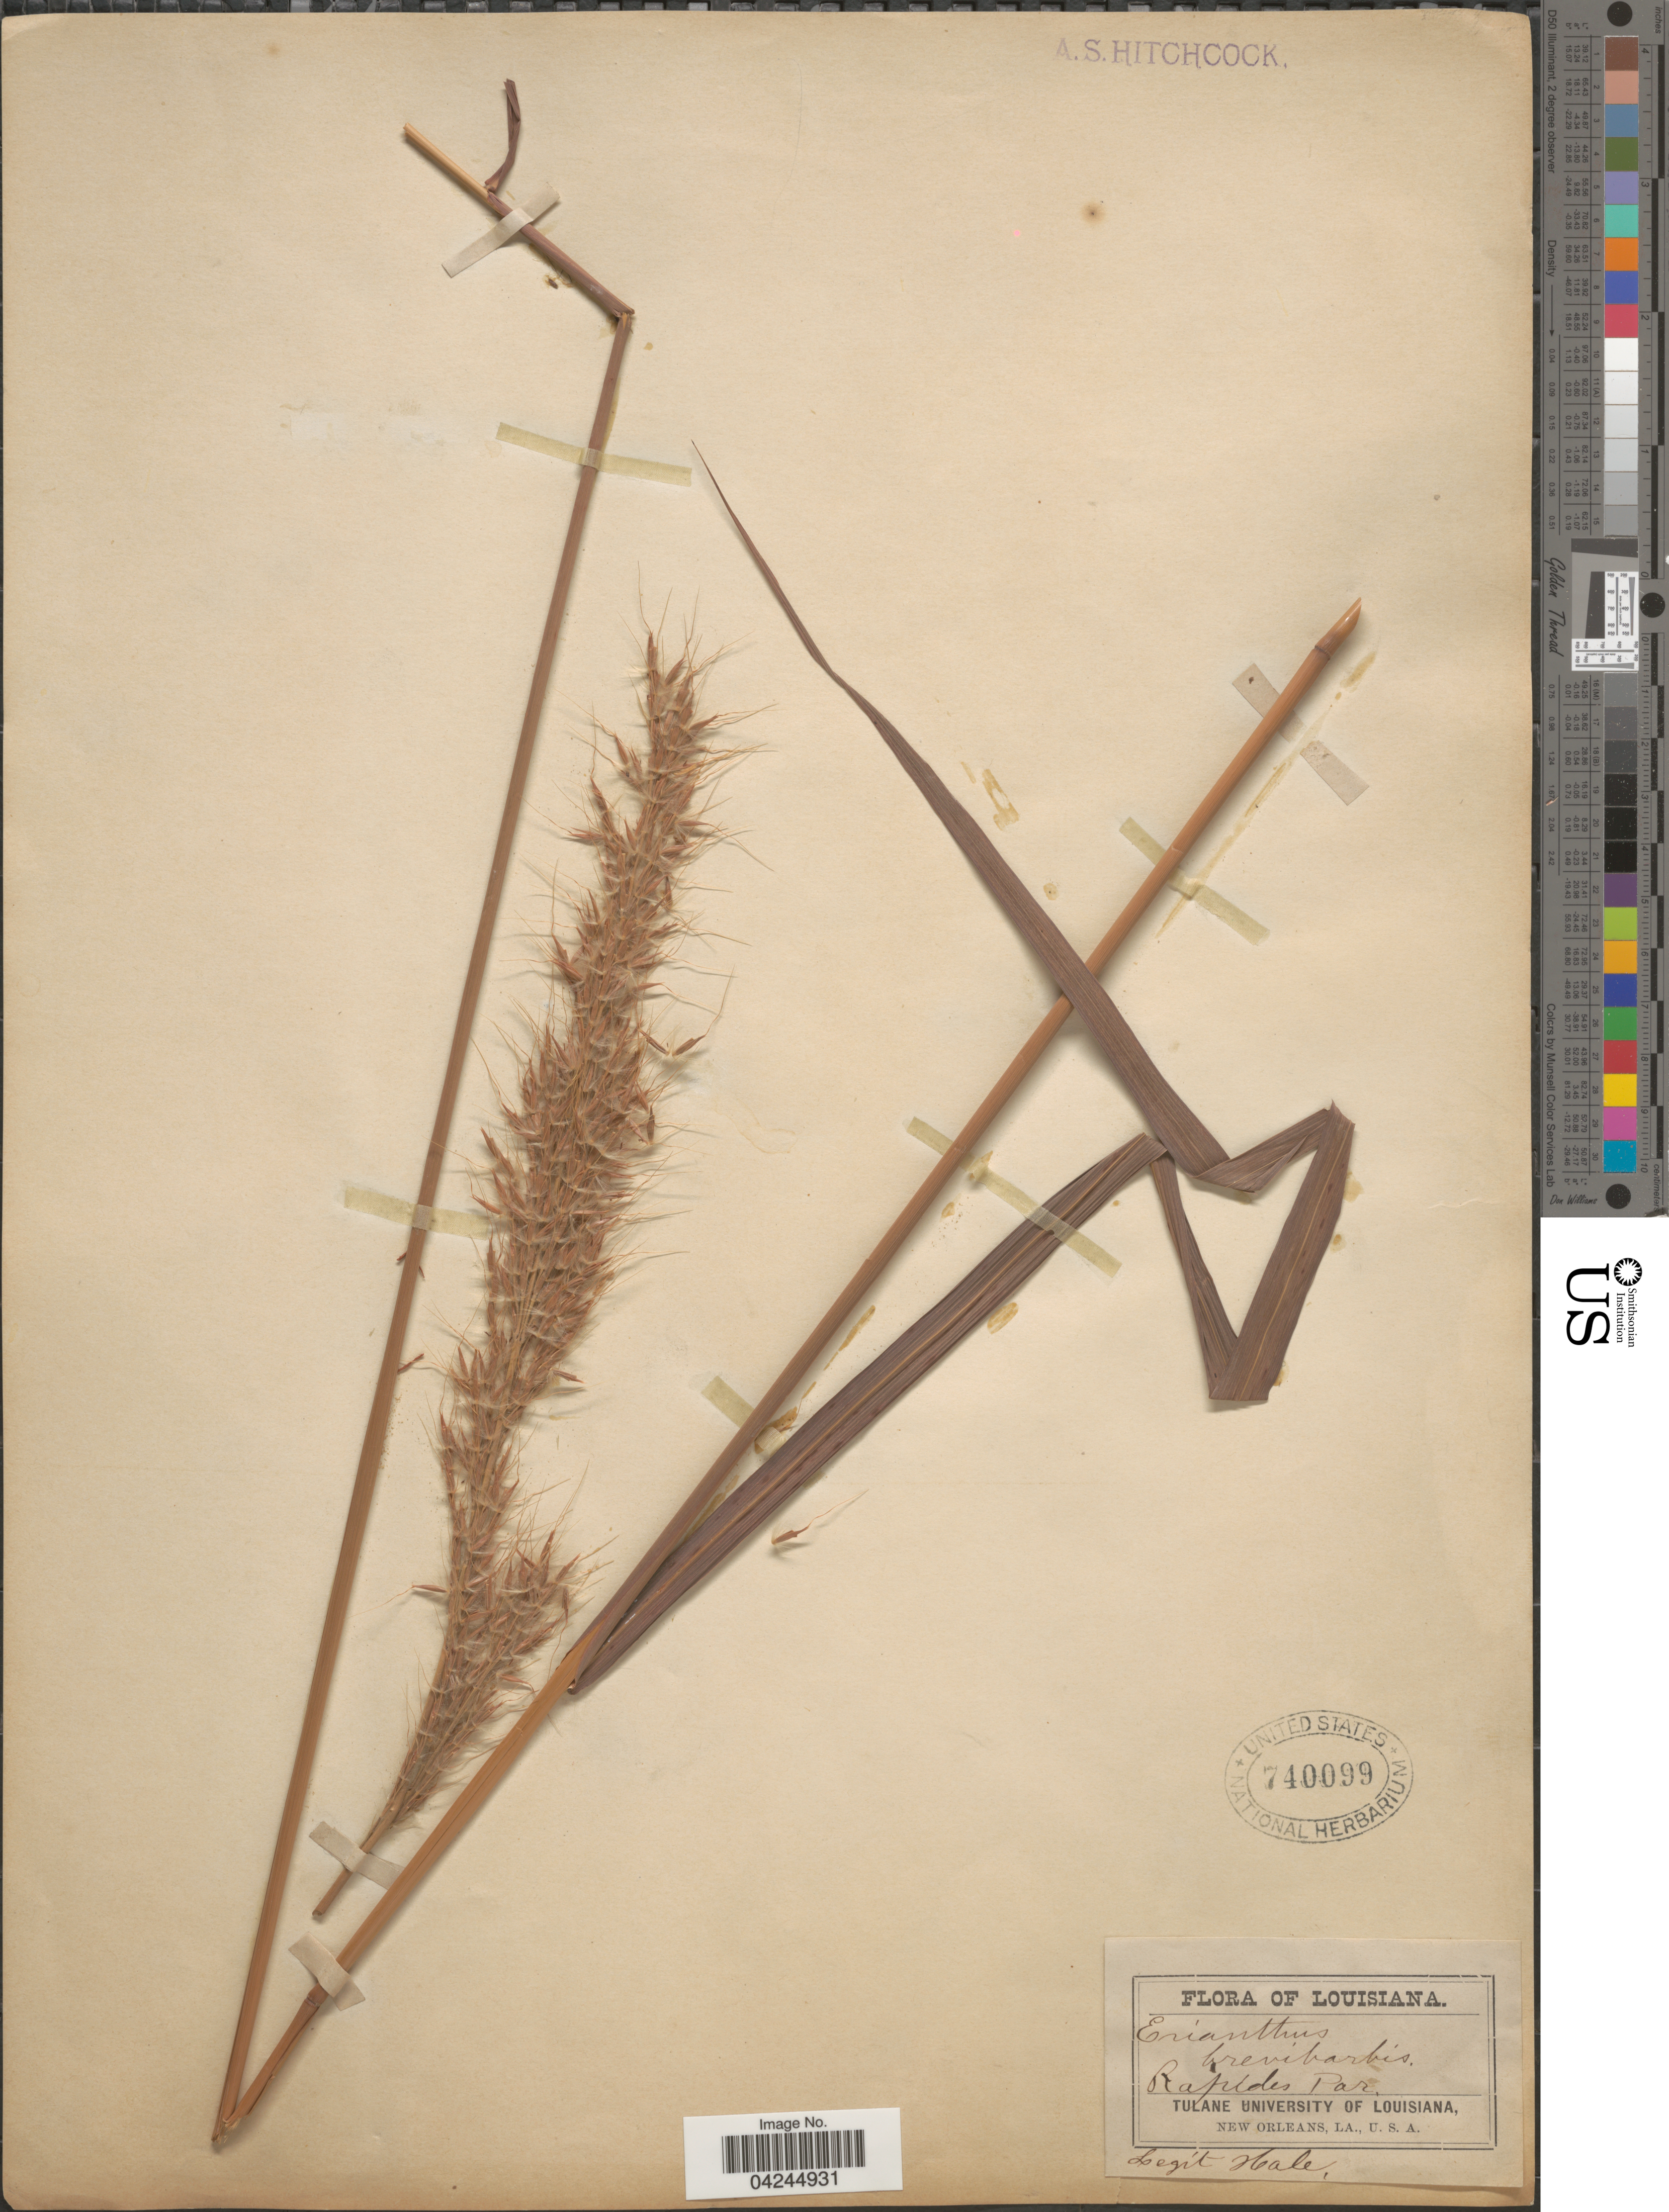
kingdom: Plantae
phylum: Tracheophyta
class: Liliopsida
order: Poales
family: Poaceae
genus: Erianthus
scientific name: Erianthus brevibarbis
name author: Michx.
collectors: -- Hale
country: United States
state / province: Louisiana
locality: Rapides Par.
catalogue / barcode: US 740099